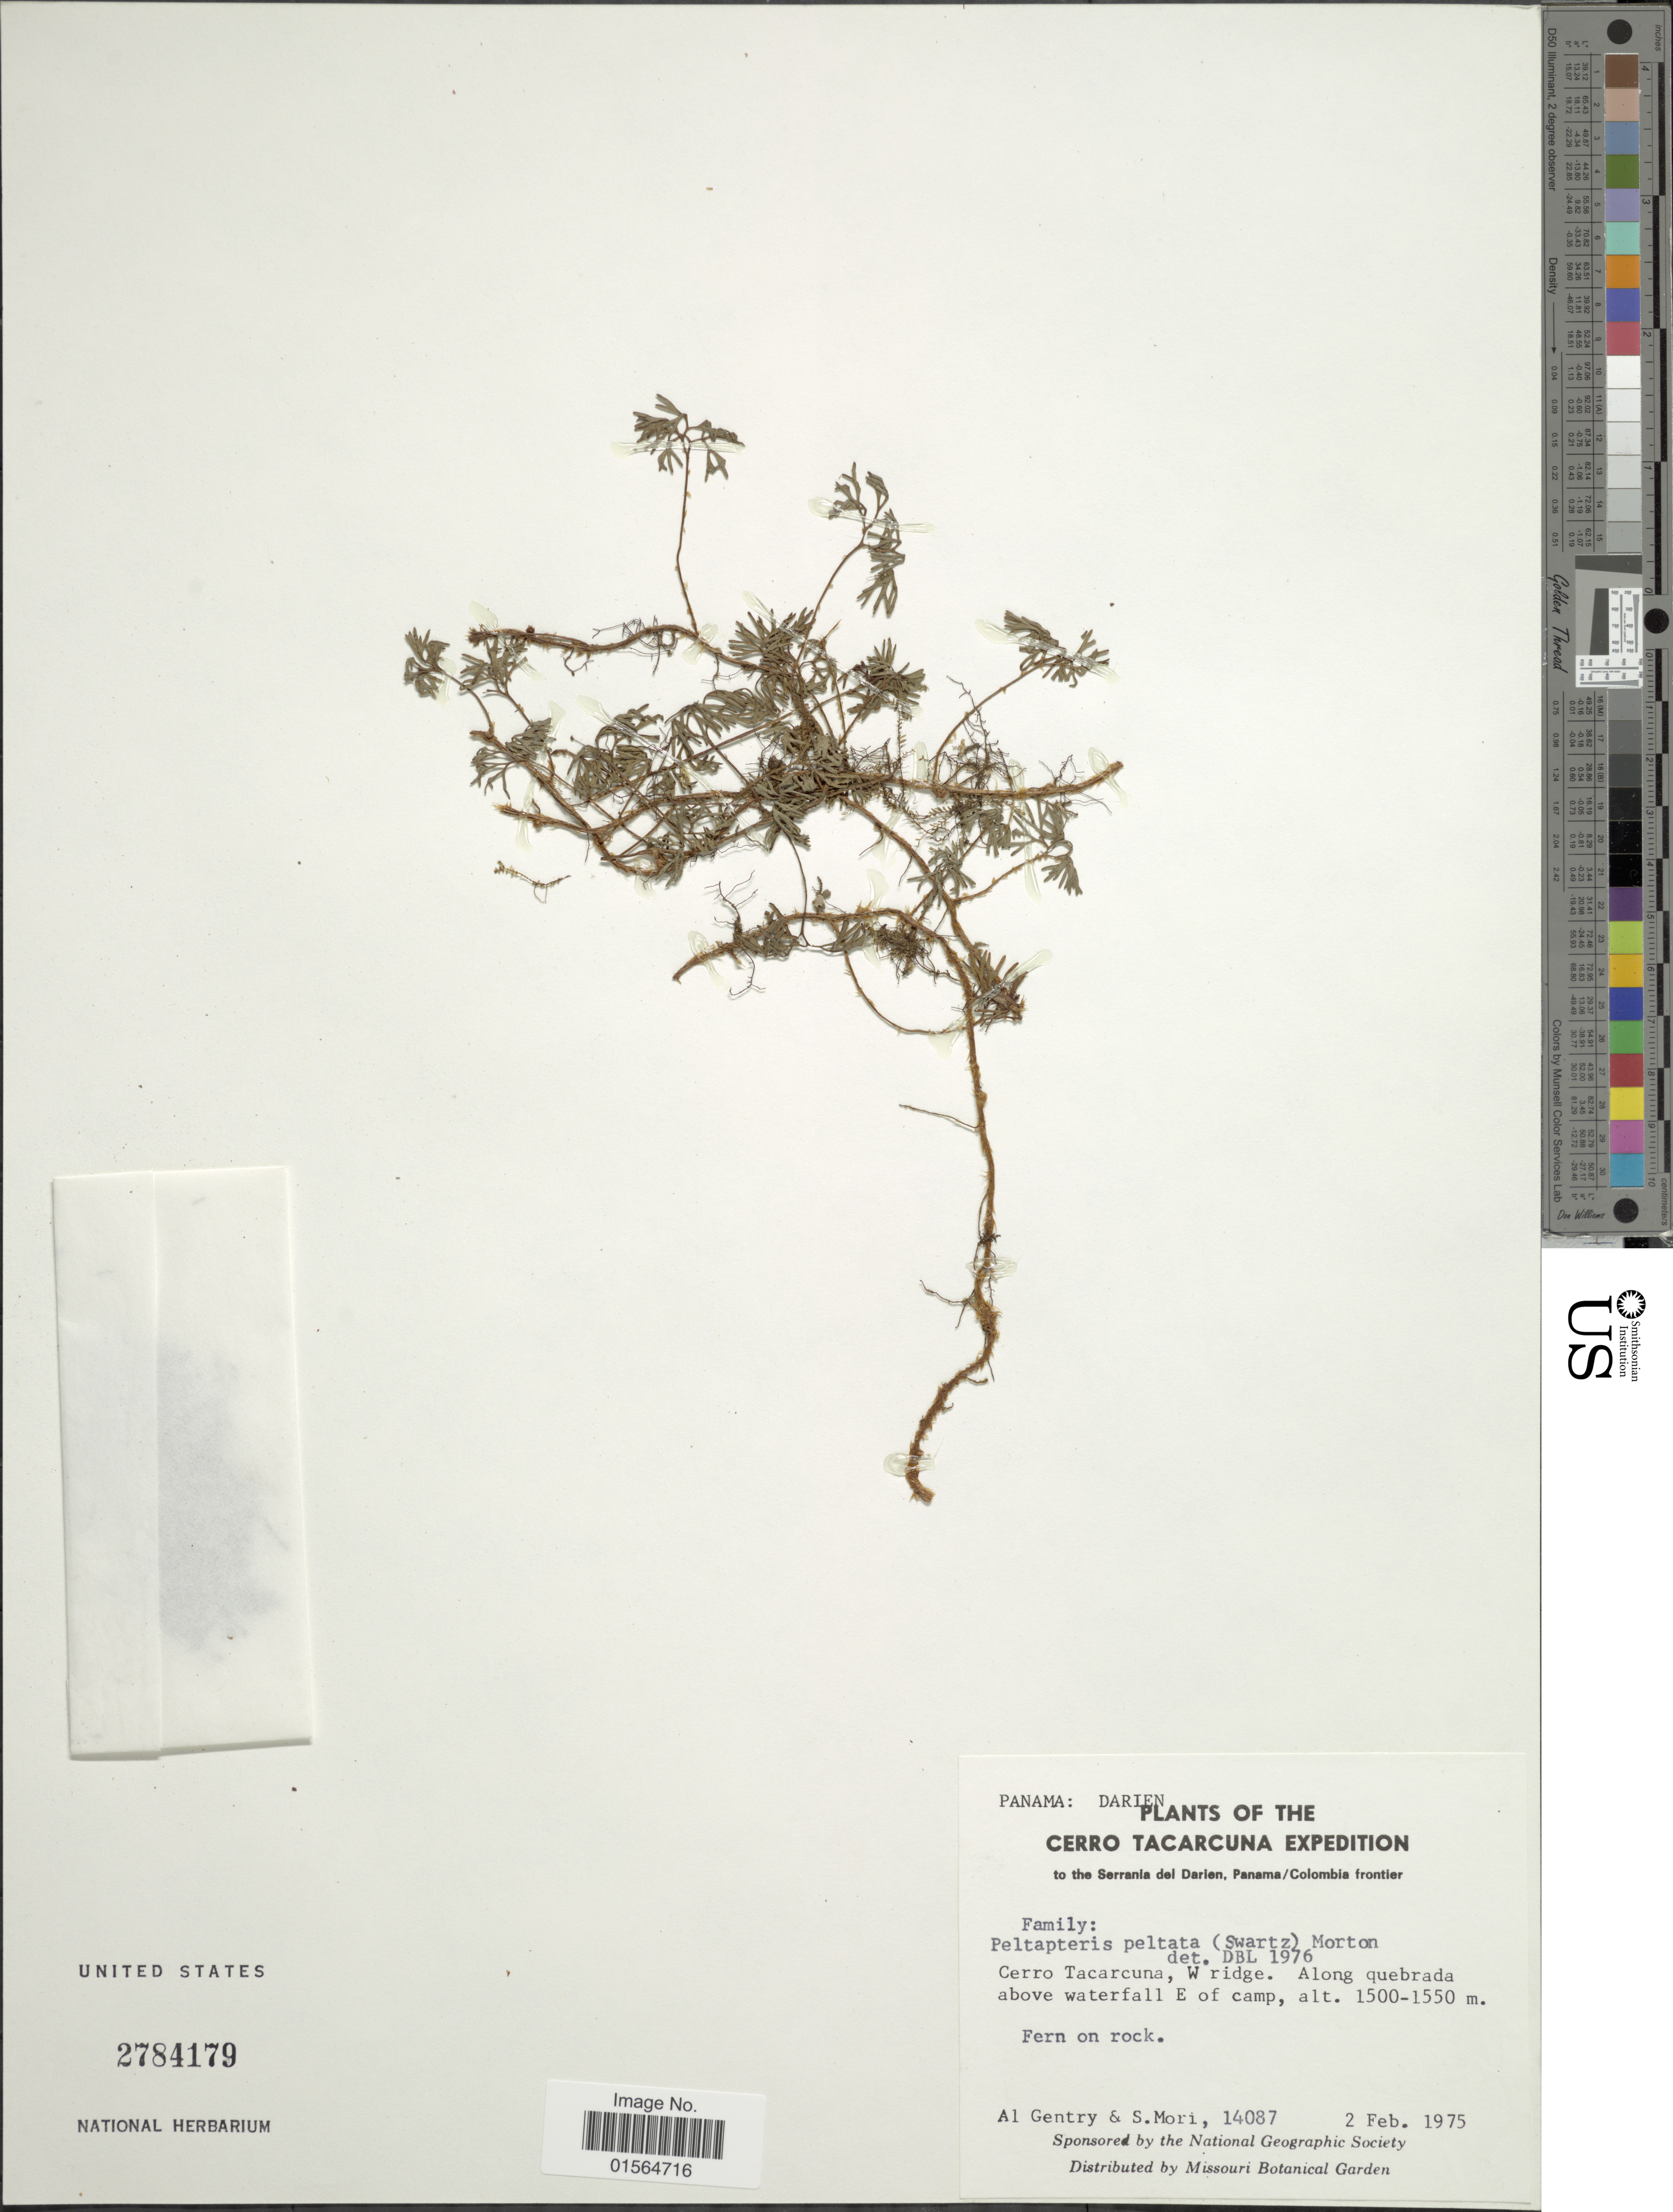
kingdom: Plantae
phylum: Tracheophyta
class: Polypodiopsida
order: Polypodiales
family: Dryopteridaceae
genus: Elaphoglossum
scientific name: Elaphoglossum peltatum f. peltatum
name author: (Sw.) Urb.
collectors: A. H. Gentry & S. Mori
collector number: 14087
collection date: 1975-02-02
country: Panama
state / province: Darién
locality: Serrania del Darien, Panama/Colombia frontier, Cerro Tacarcuna, W ridge. Along quebrada above waterfall E of camp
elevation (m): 1500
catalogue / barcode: US 2784179